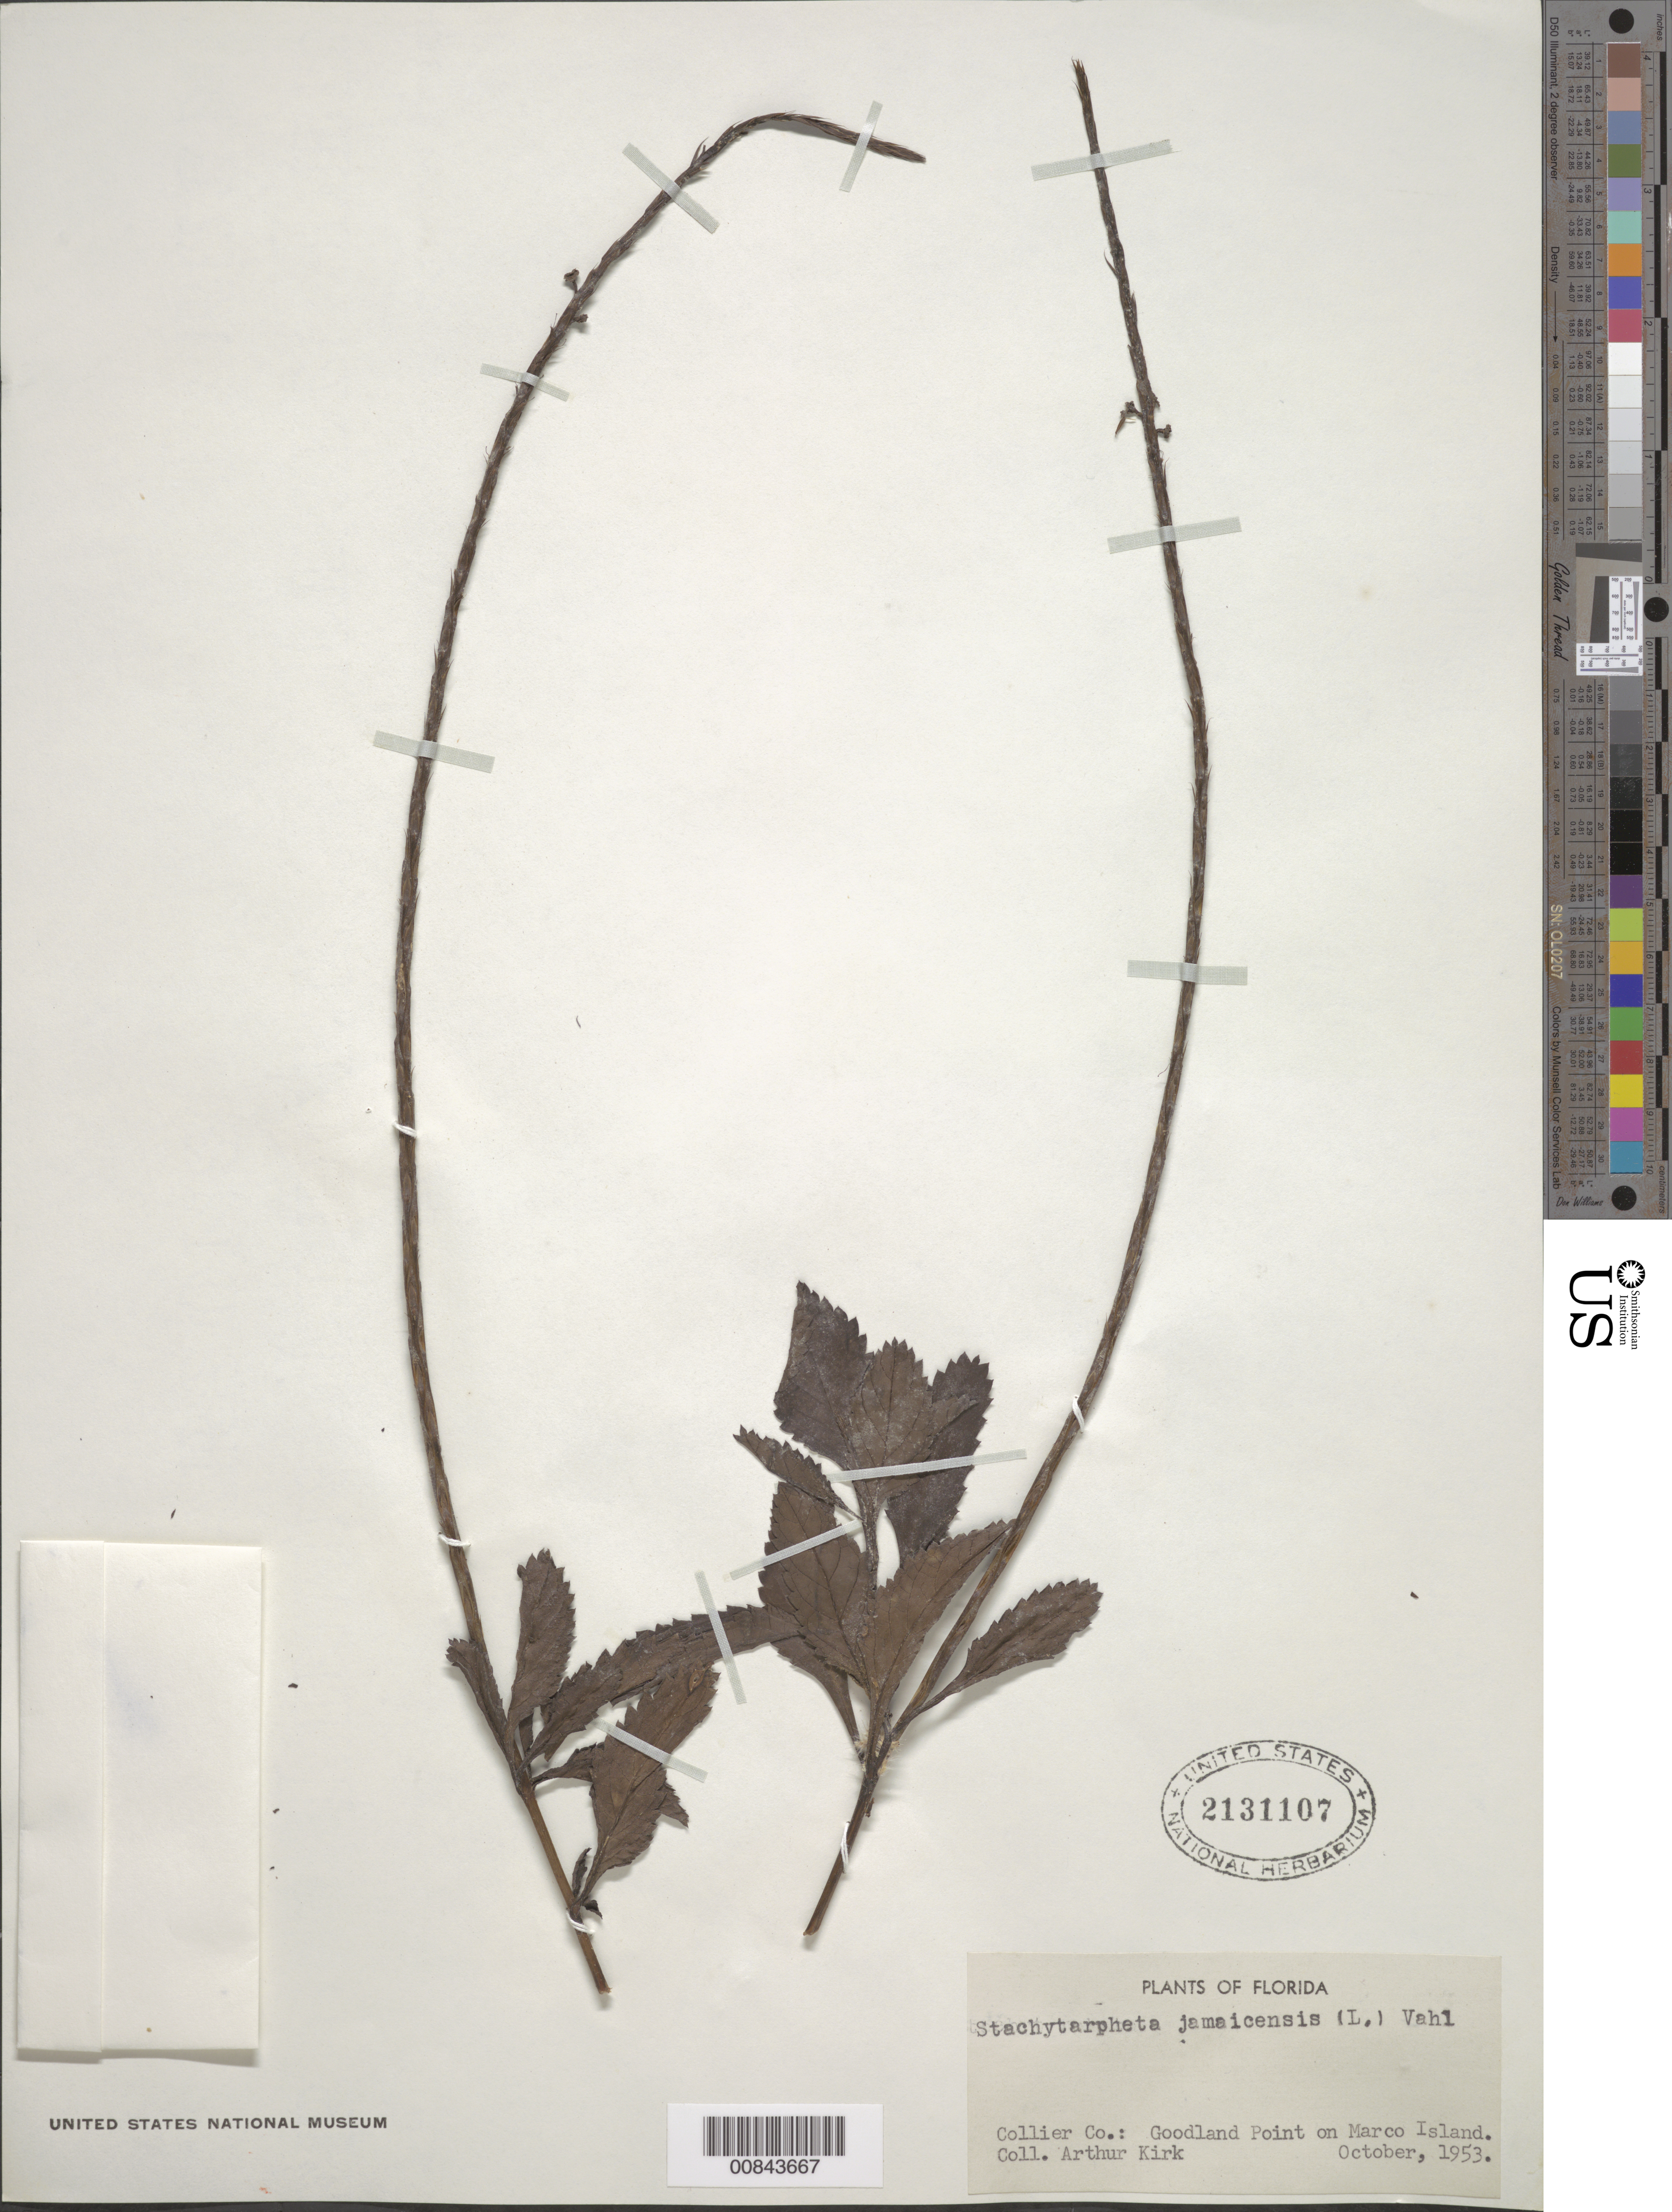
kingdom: Plantae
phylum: Tracheophyta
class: Magnoliopsida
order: Lamiales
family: Verbenaceae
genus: Stachytarpheta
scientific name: Stachytarpheta jamaicensis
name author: (L.) Vahl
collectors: A. Kirk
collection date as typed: Oct 1953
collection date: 1953-10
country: United States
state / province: Florida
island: Marco Island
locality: Goodland Point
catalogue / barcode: US 2131107